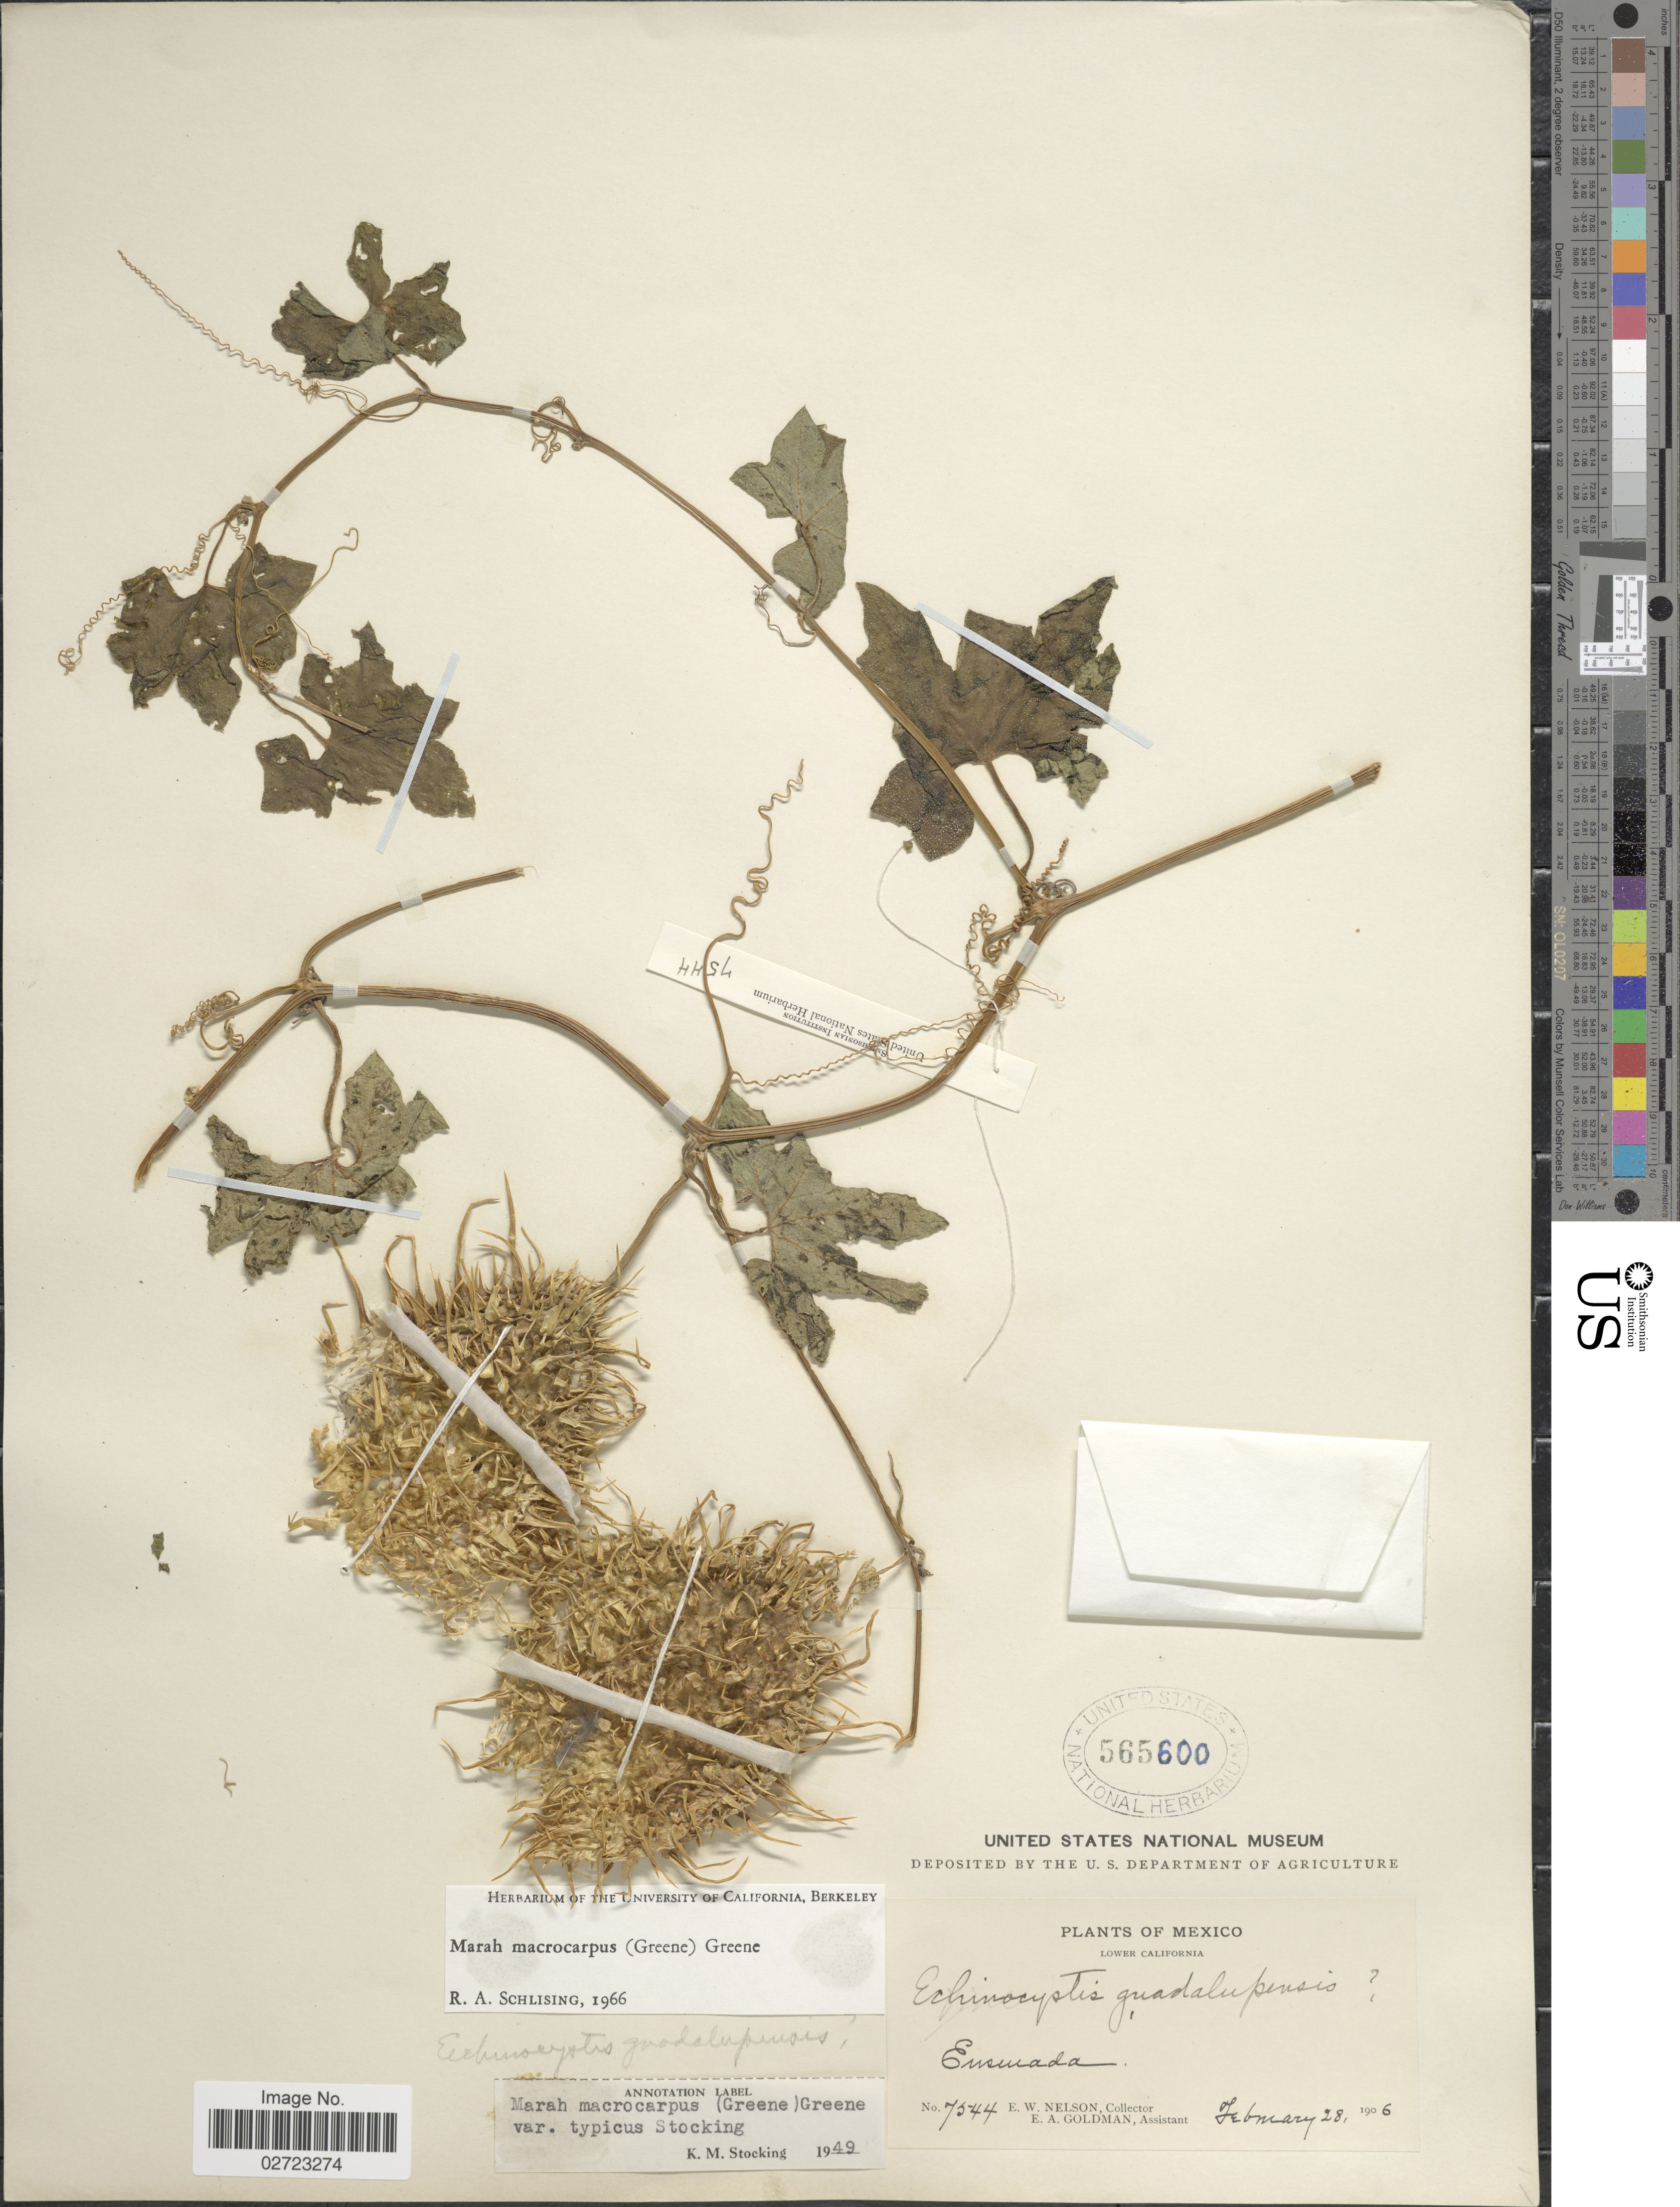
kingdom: Plantae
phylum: Tracheophyta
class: Magnoliopsida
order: Cucurbitales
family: Cucurbitaceae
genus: Marah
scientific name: Marah macrocarpa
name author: (Greene) Greene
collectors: E. W. Nelson & E. A. Goldman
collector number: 7544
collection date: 1906-02-28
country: Mexico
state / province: Baja California Norte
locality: Lower California, Ensenada.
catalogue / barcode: US 565600